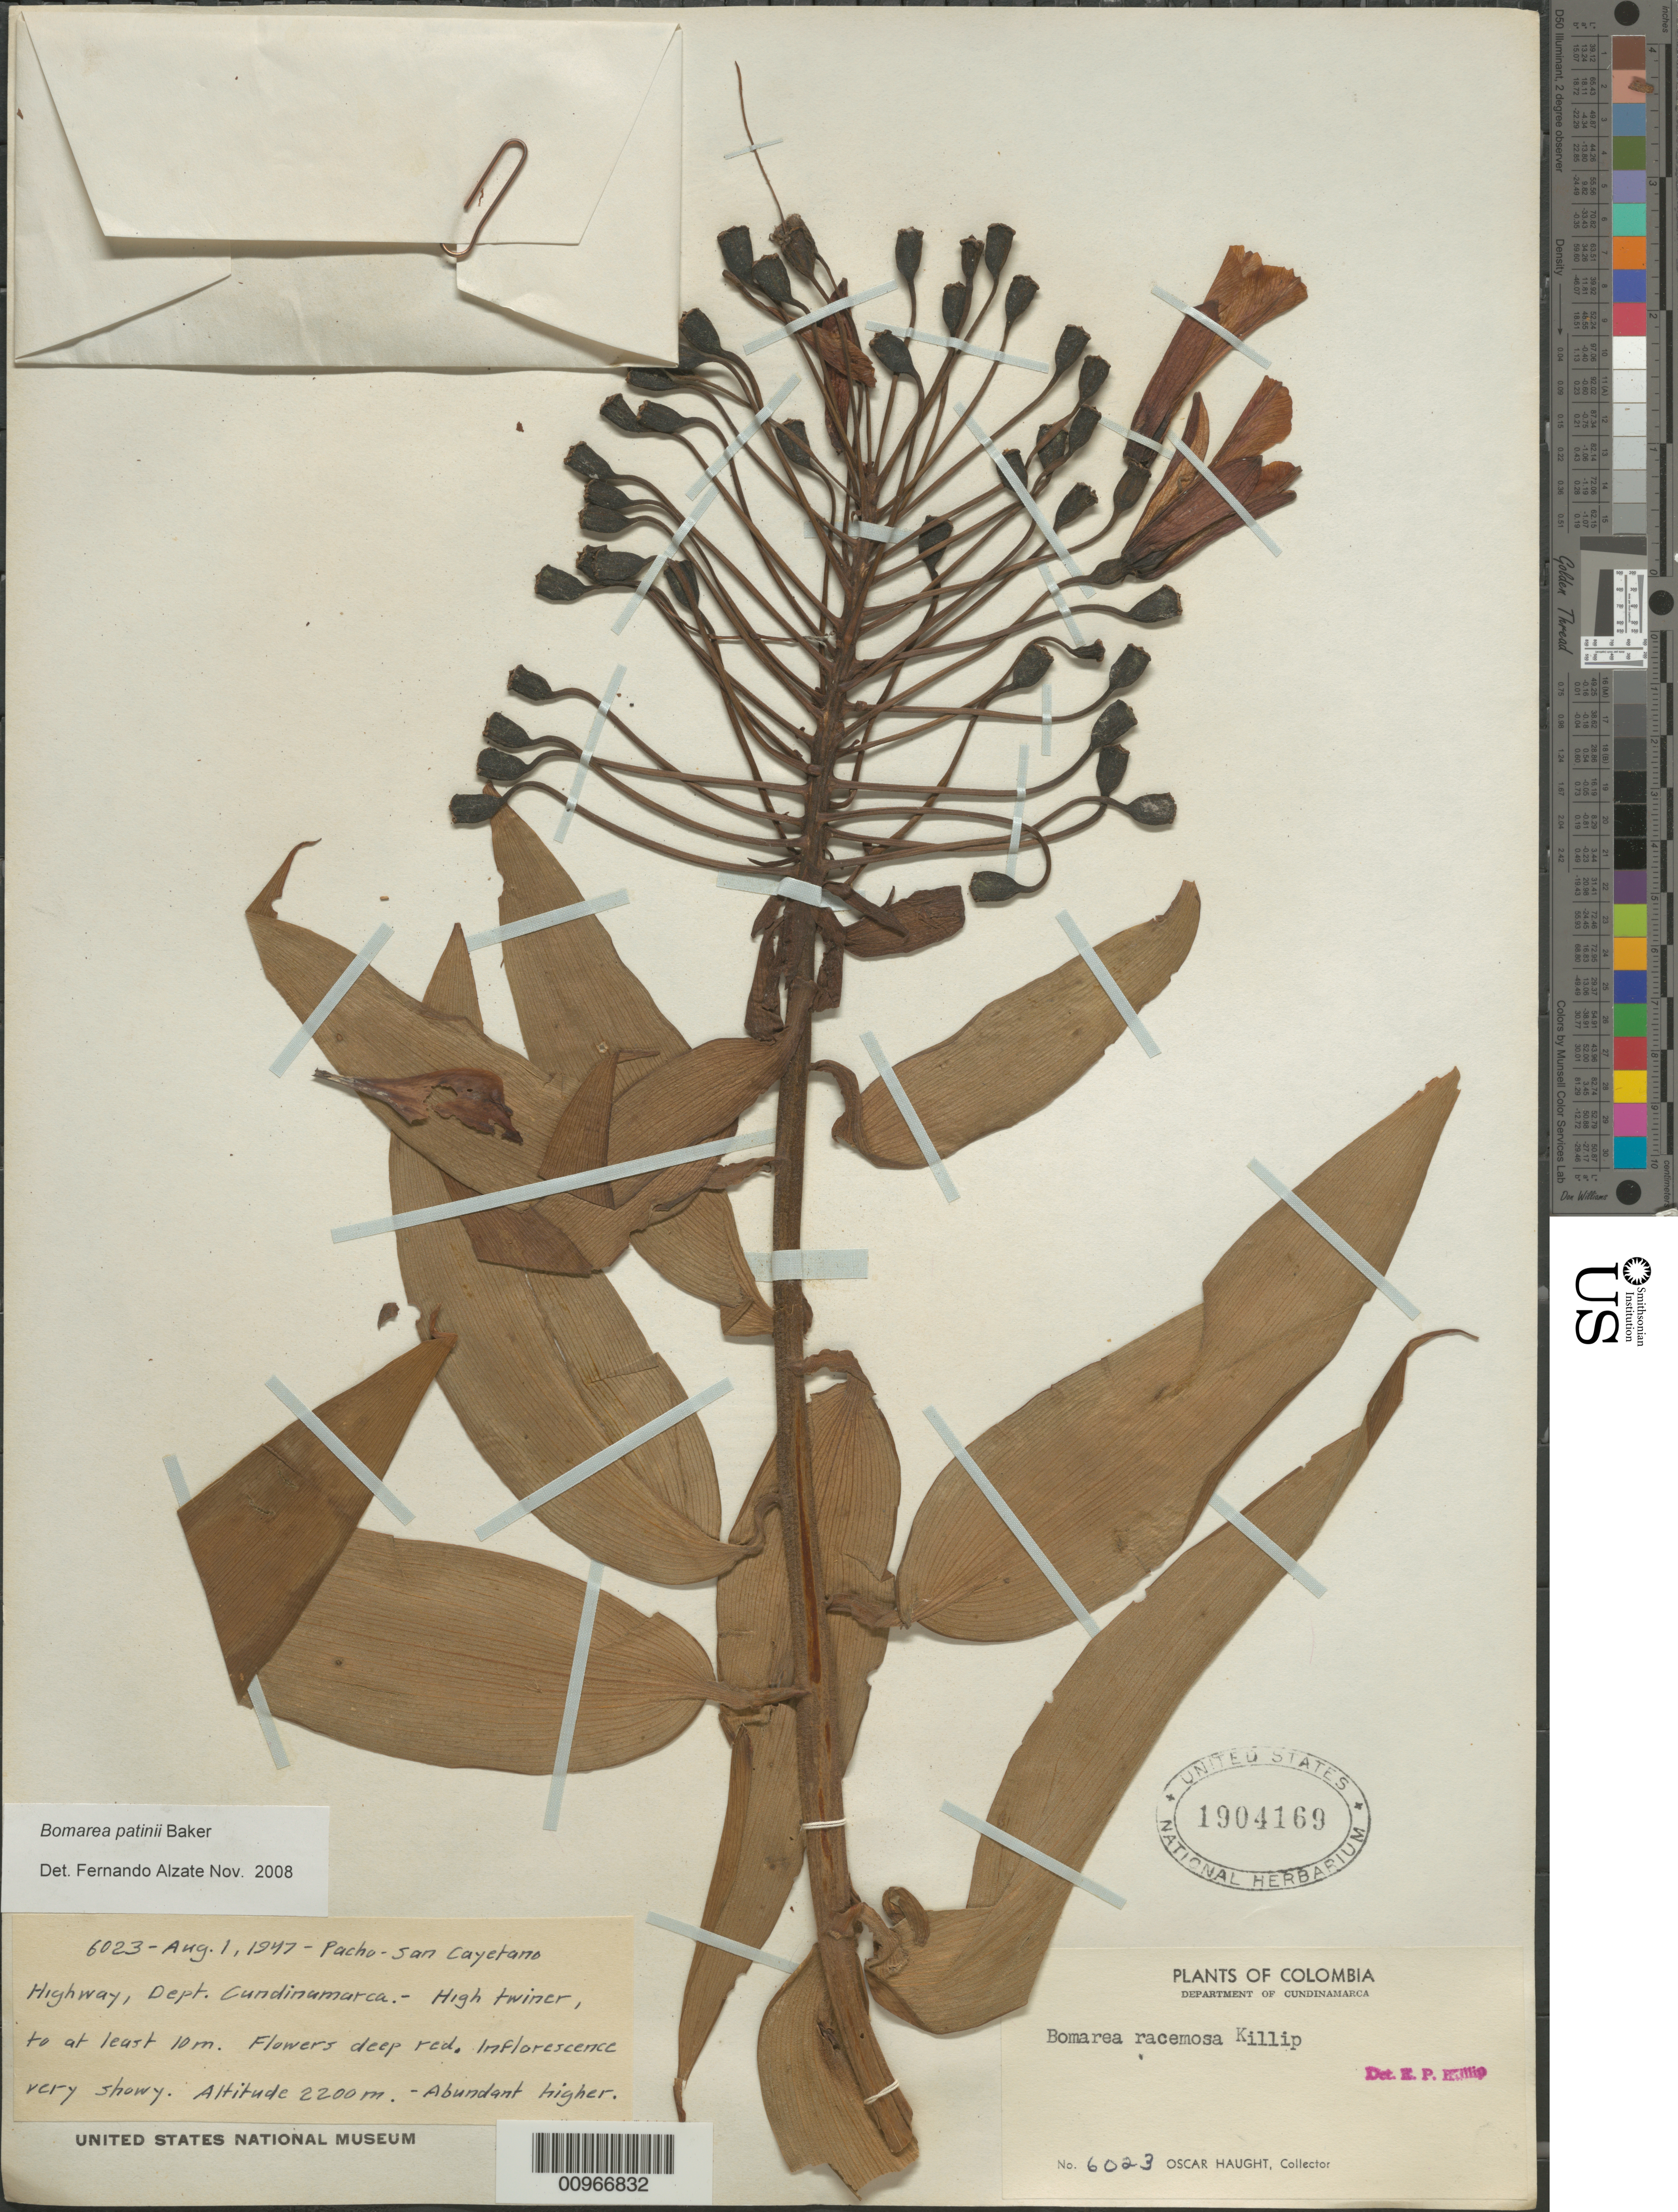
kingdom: Plantae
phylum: Tracheophyta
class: Liliopsida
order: Liliales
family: Alstroemeriaceae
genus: Bomarea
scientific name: Bomarea patinii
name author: Baker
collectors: O. L. Haught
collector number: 6023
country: Colombia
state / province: Cundinamarca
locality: Pacho, San Cayetano Highway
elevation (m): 2200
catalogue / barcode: US 1904169